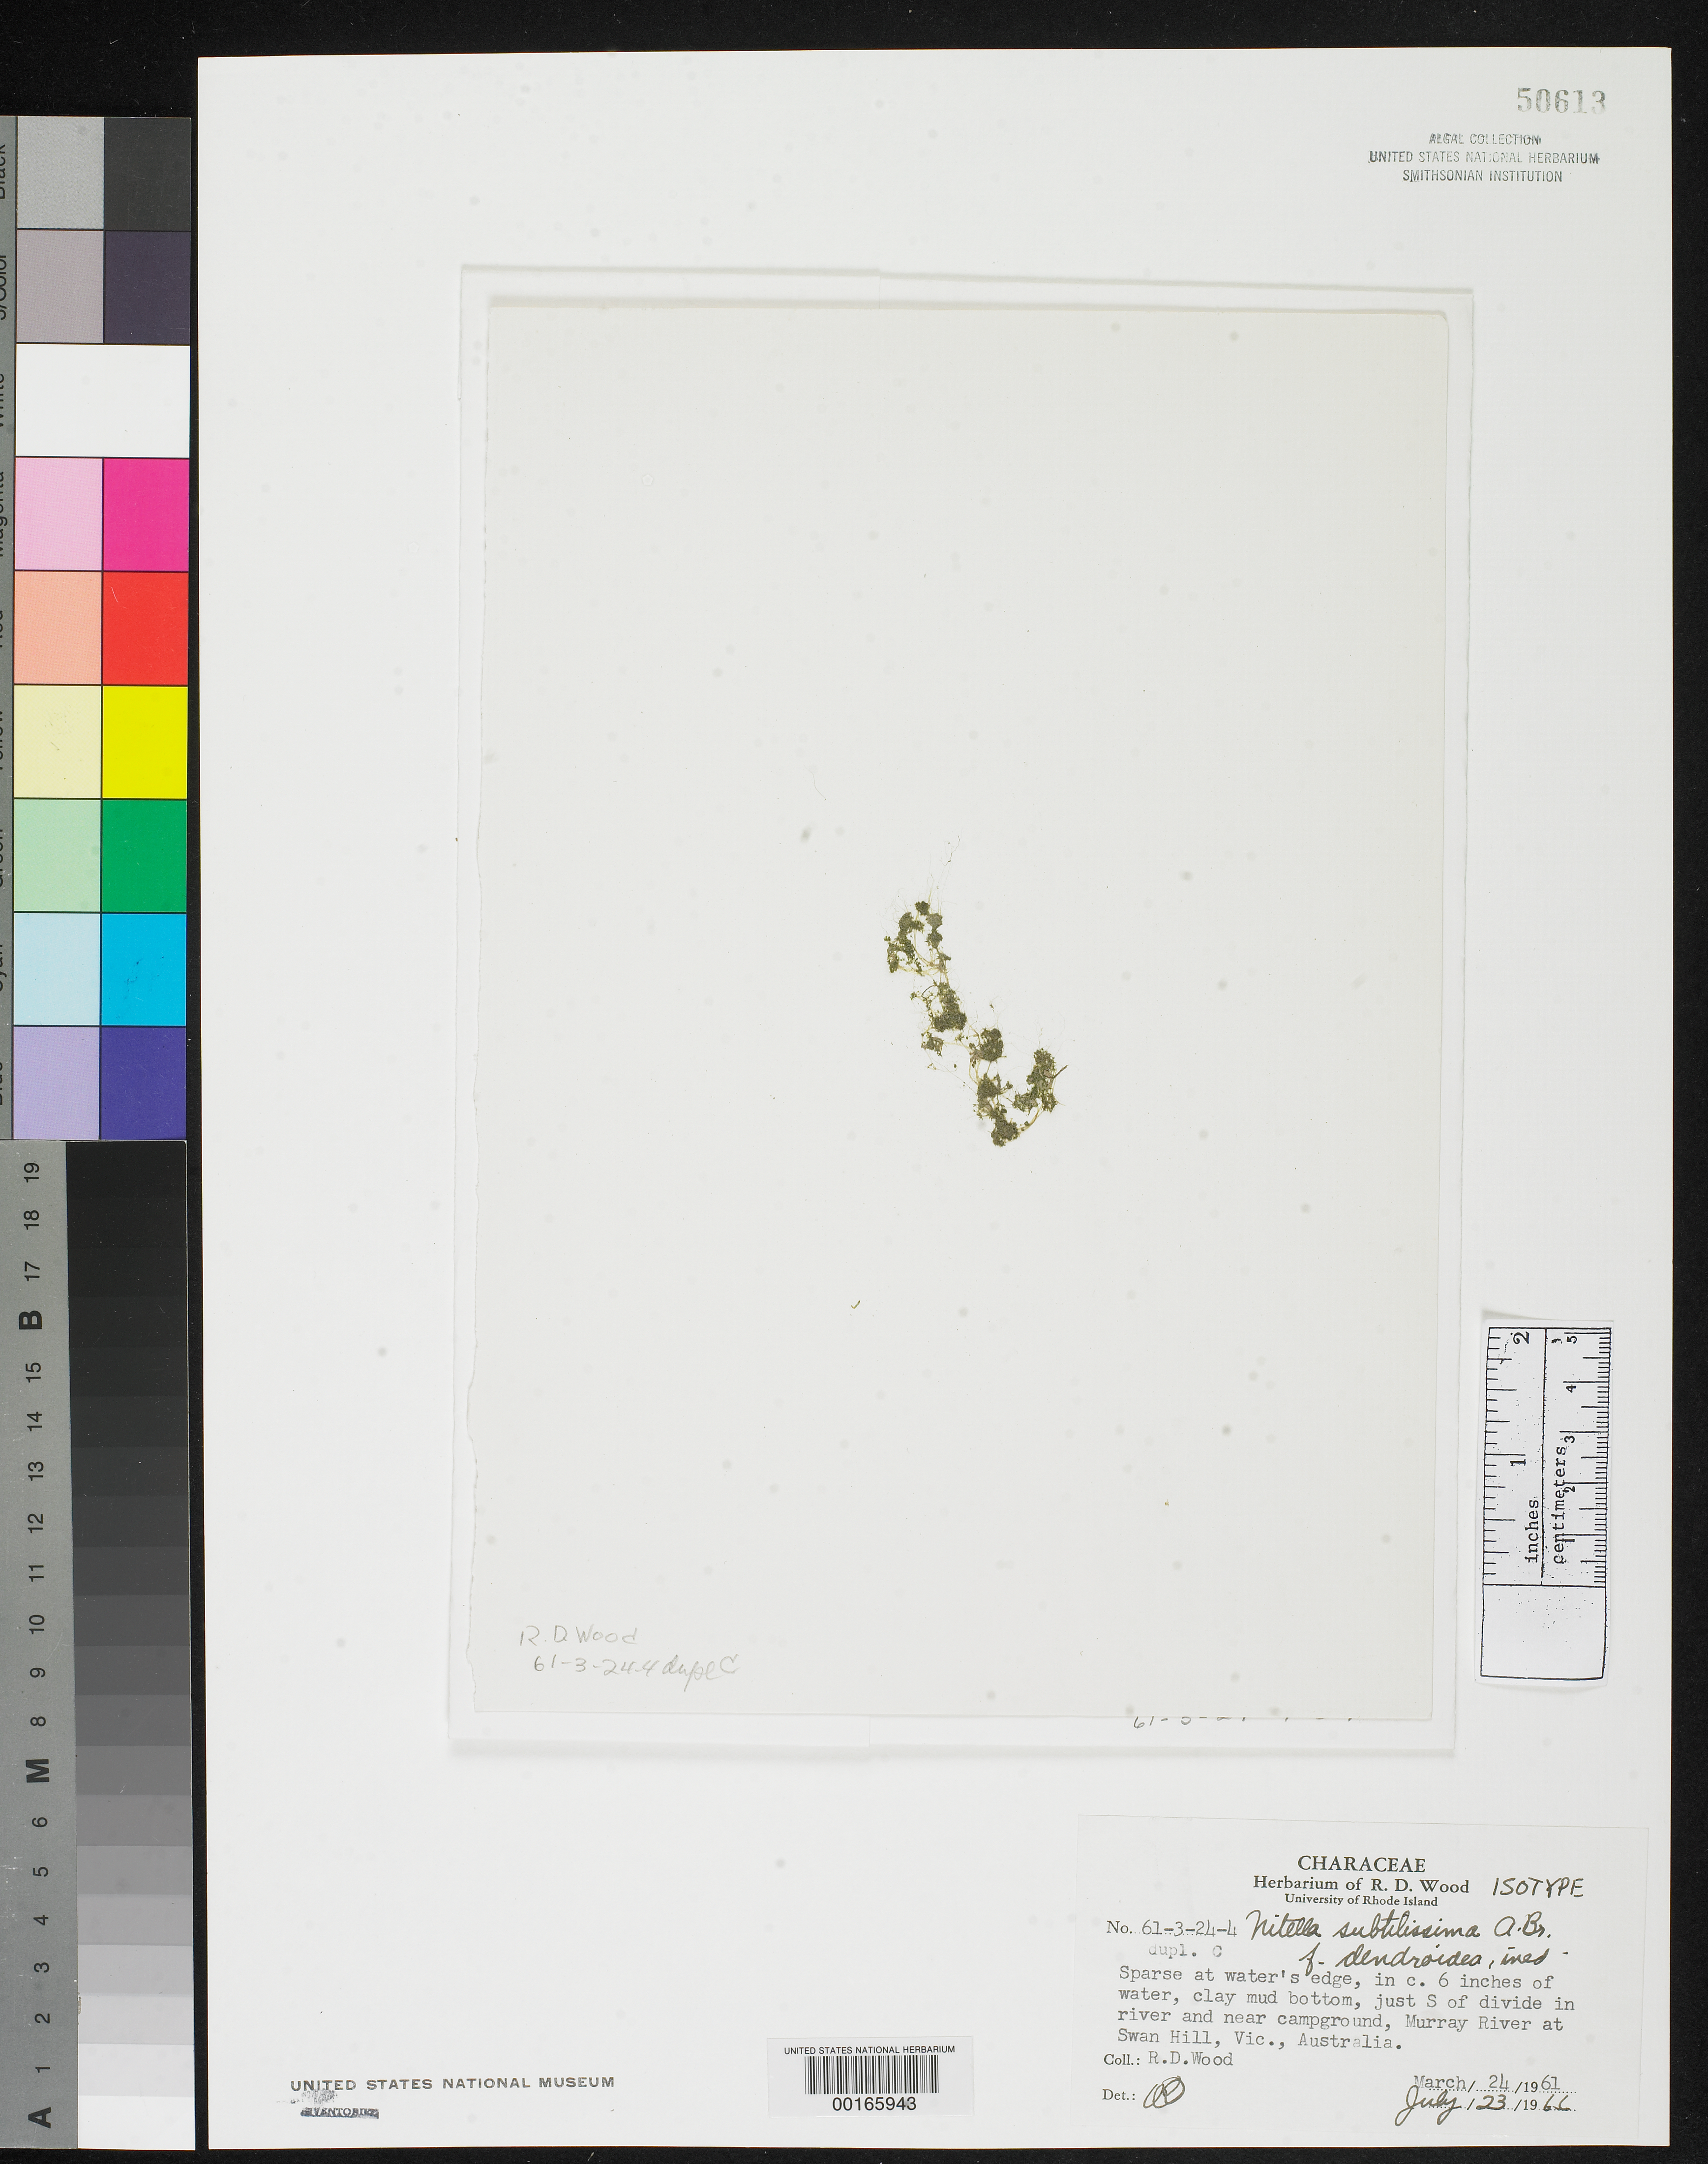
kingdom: Plantae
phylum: Charophyta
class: Charophyceae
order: Charales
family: Characeae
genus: Nitella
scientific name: Nitella subtilissima f. dendroidea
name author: R.D. Wood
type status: Isotype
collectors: R. Wood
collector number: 61-3-24-4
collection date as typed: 24 Mar 1961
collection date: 1961-03-24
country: Australia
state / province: Victoria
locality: Murray River, Swan Hill.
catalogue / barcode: US 50613